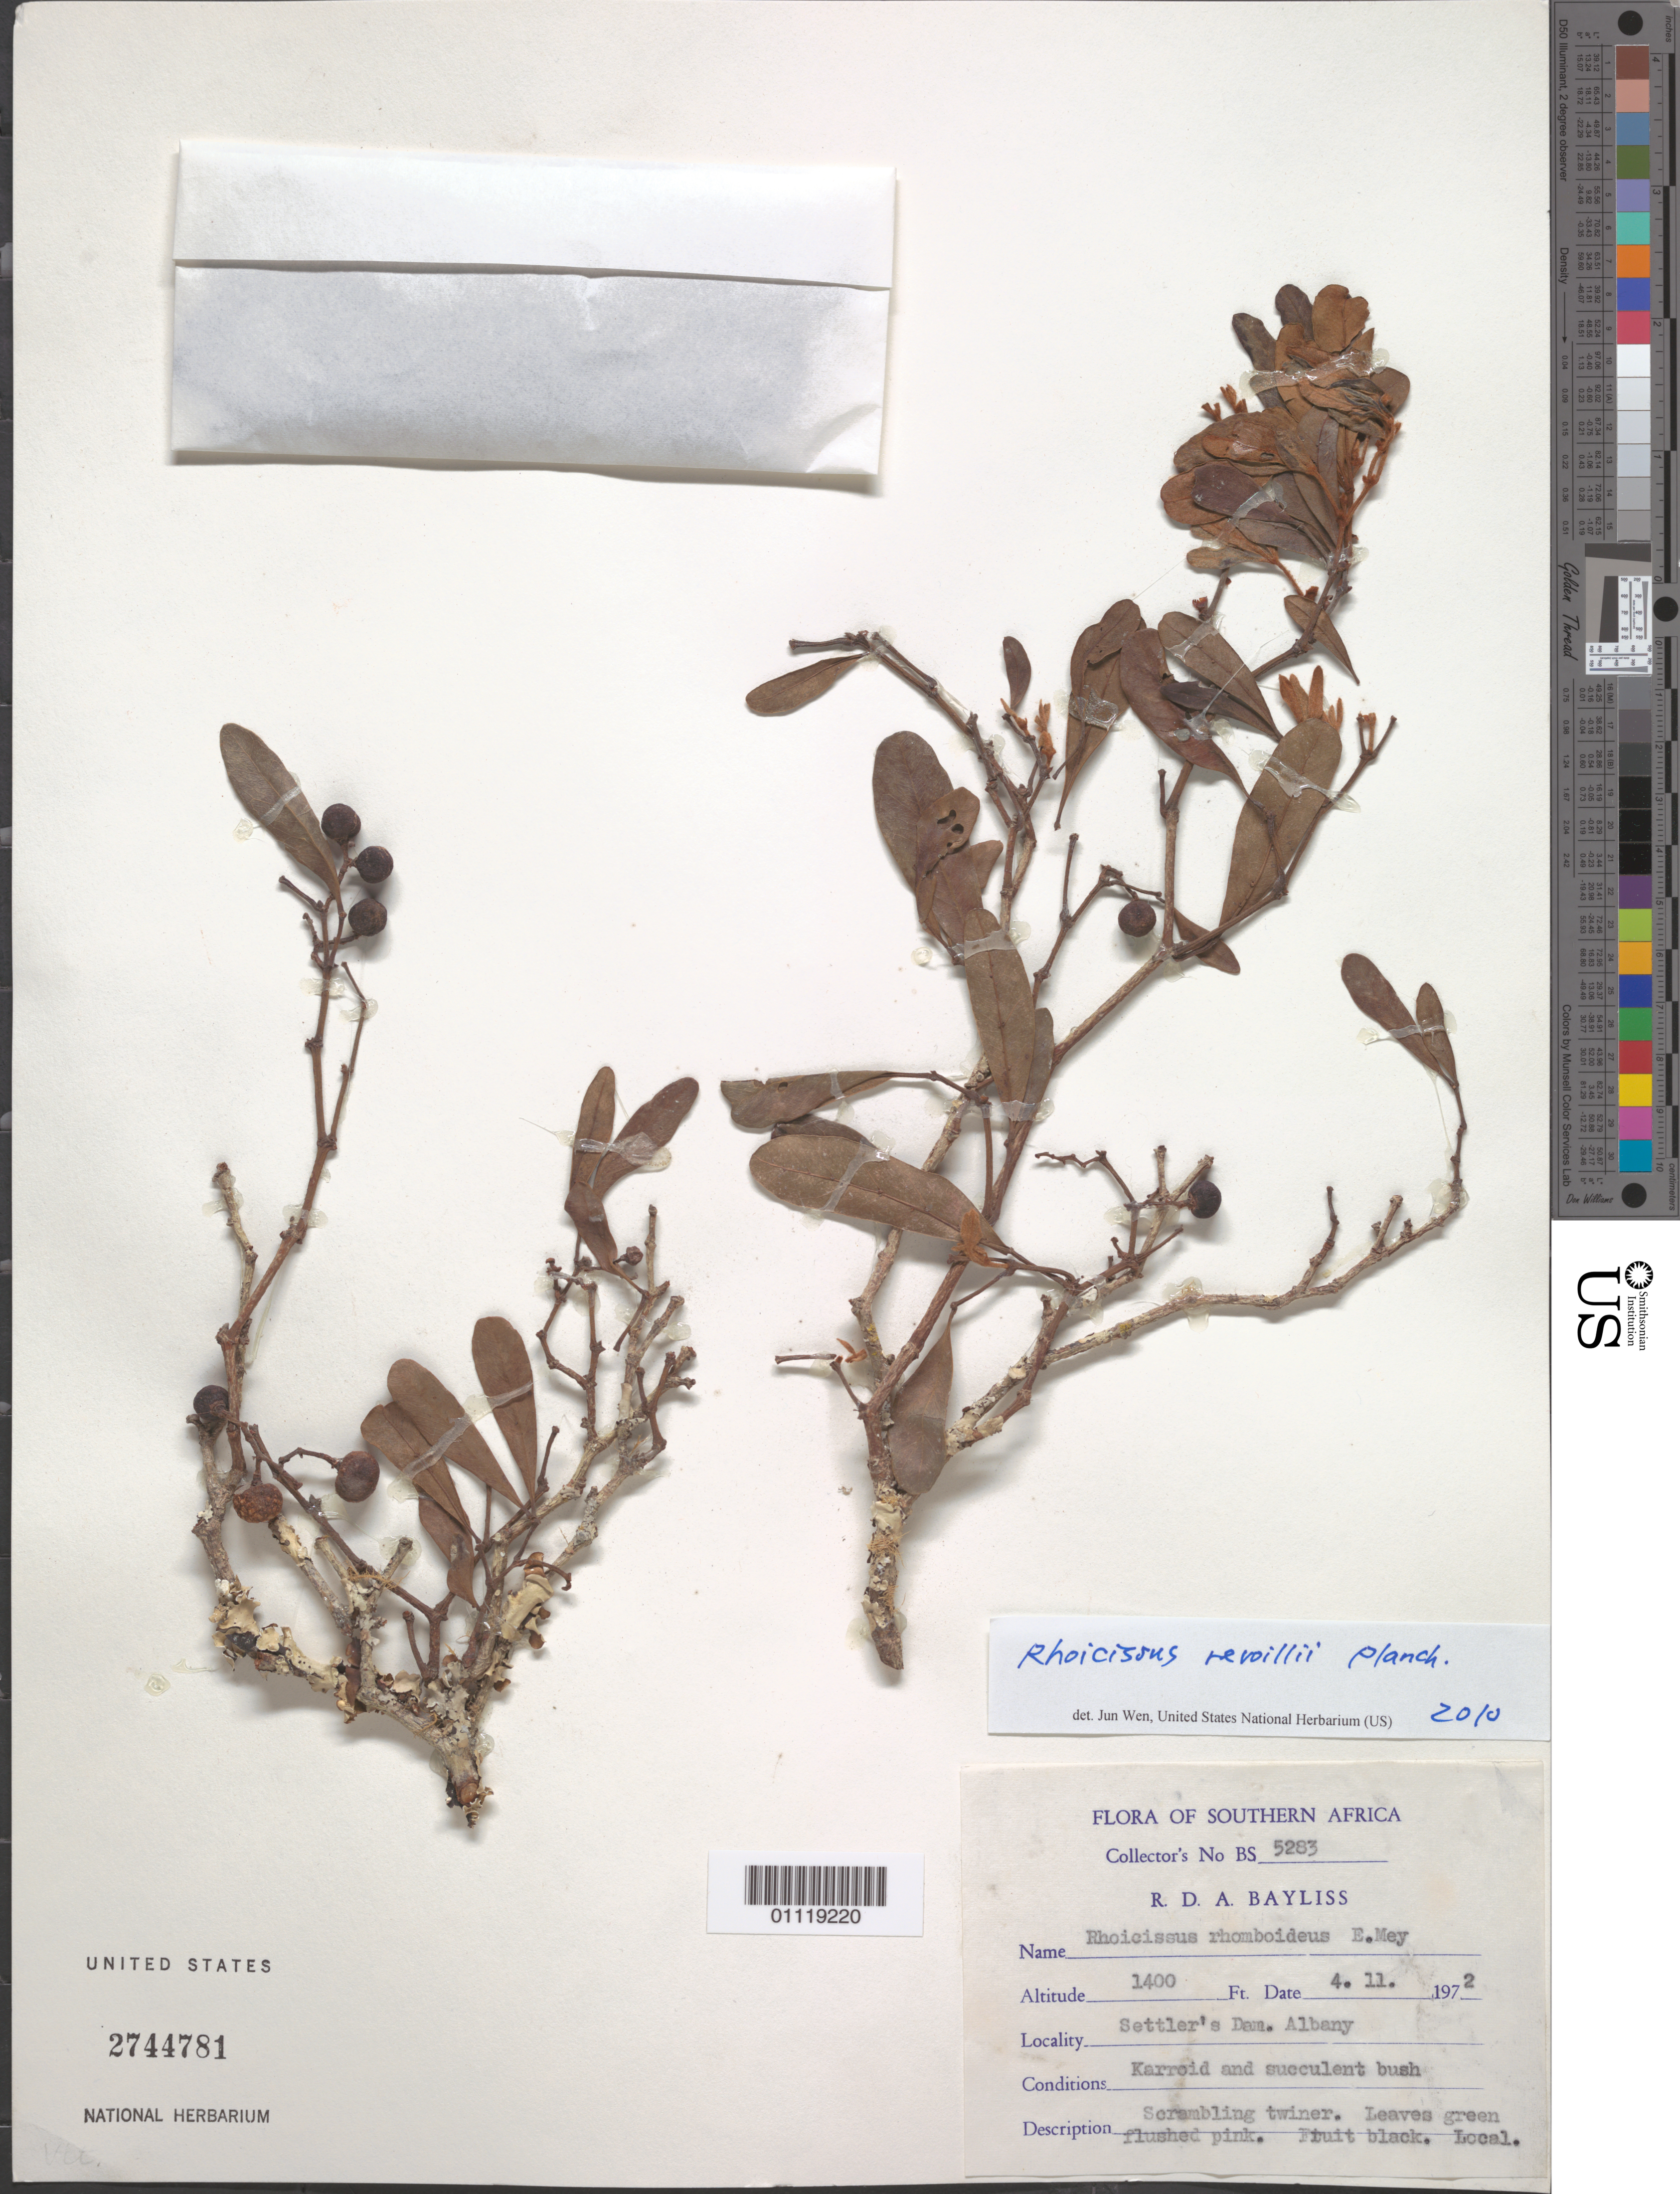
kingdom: Plantae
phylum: Tracheophyta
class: Magnoliopsida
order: Vitales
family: Vitaceae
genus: Rhoicissus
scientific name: Rhoicissus revoilii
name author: Planch.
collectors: R. D. Bayliss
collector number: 5283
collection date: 1972-11-04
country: South Africa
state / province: Eastern Cape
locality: Settler's Dam. Albany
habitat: Scrambling twiner. Karroid and succulent bush.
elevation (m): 427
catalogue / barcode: US 2744781